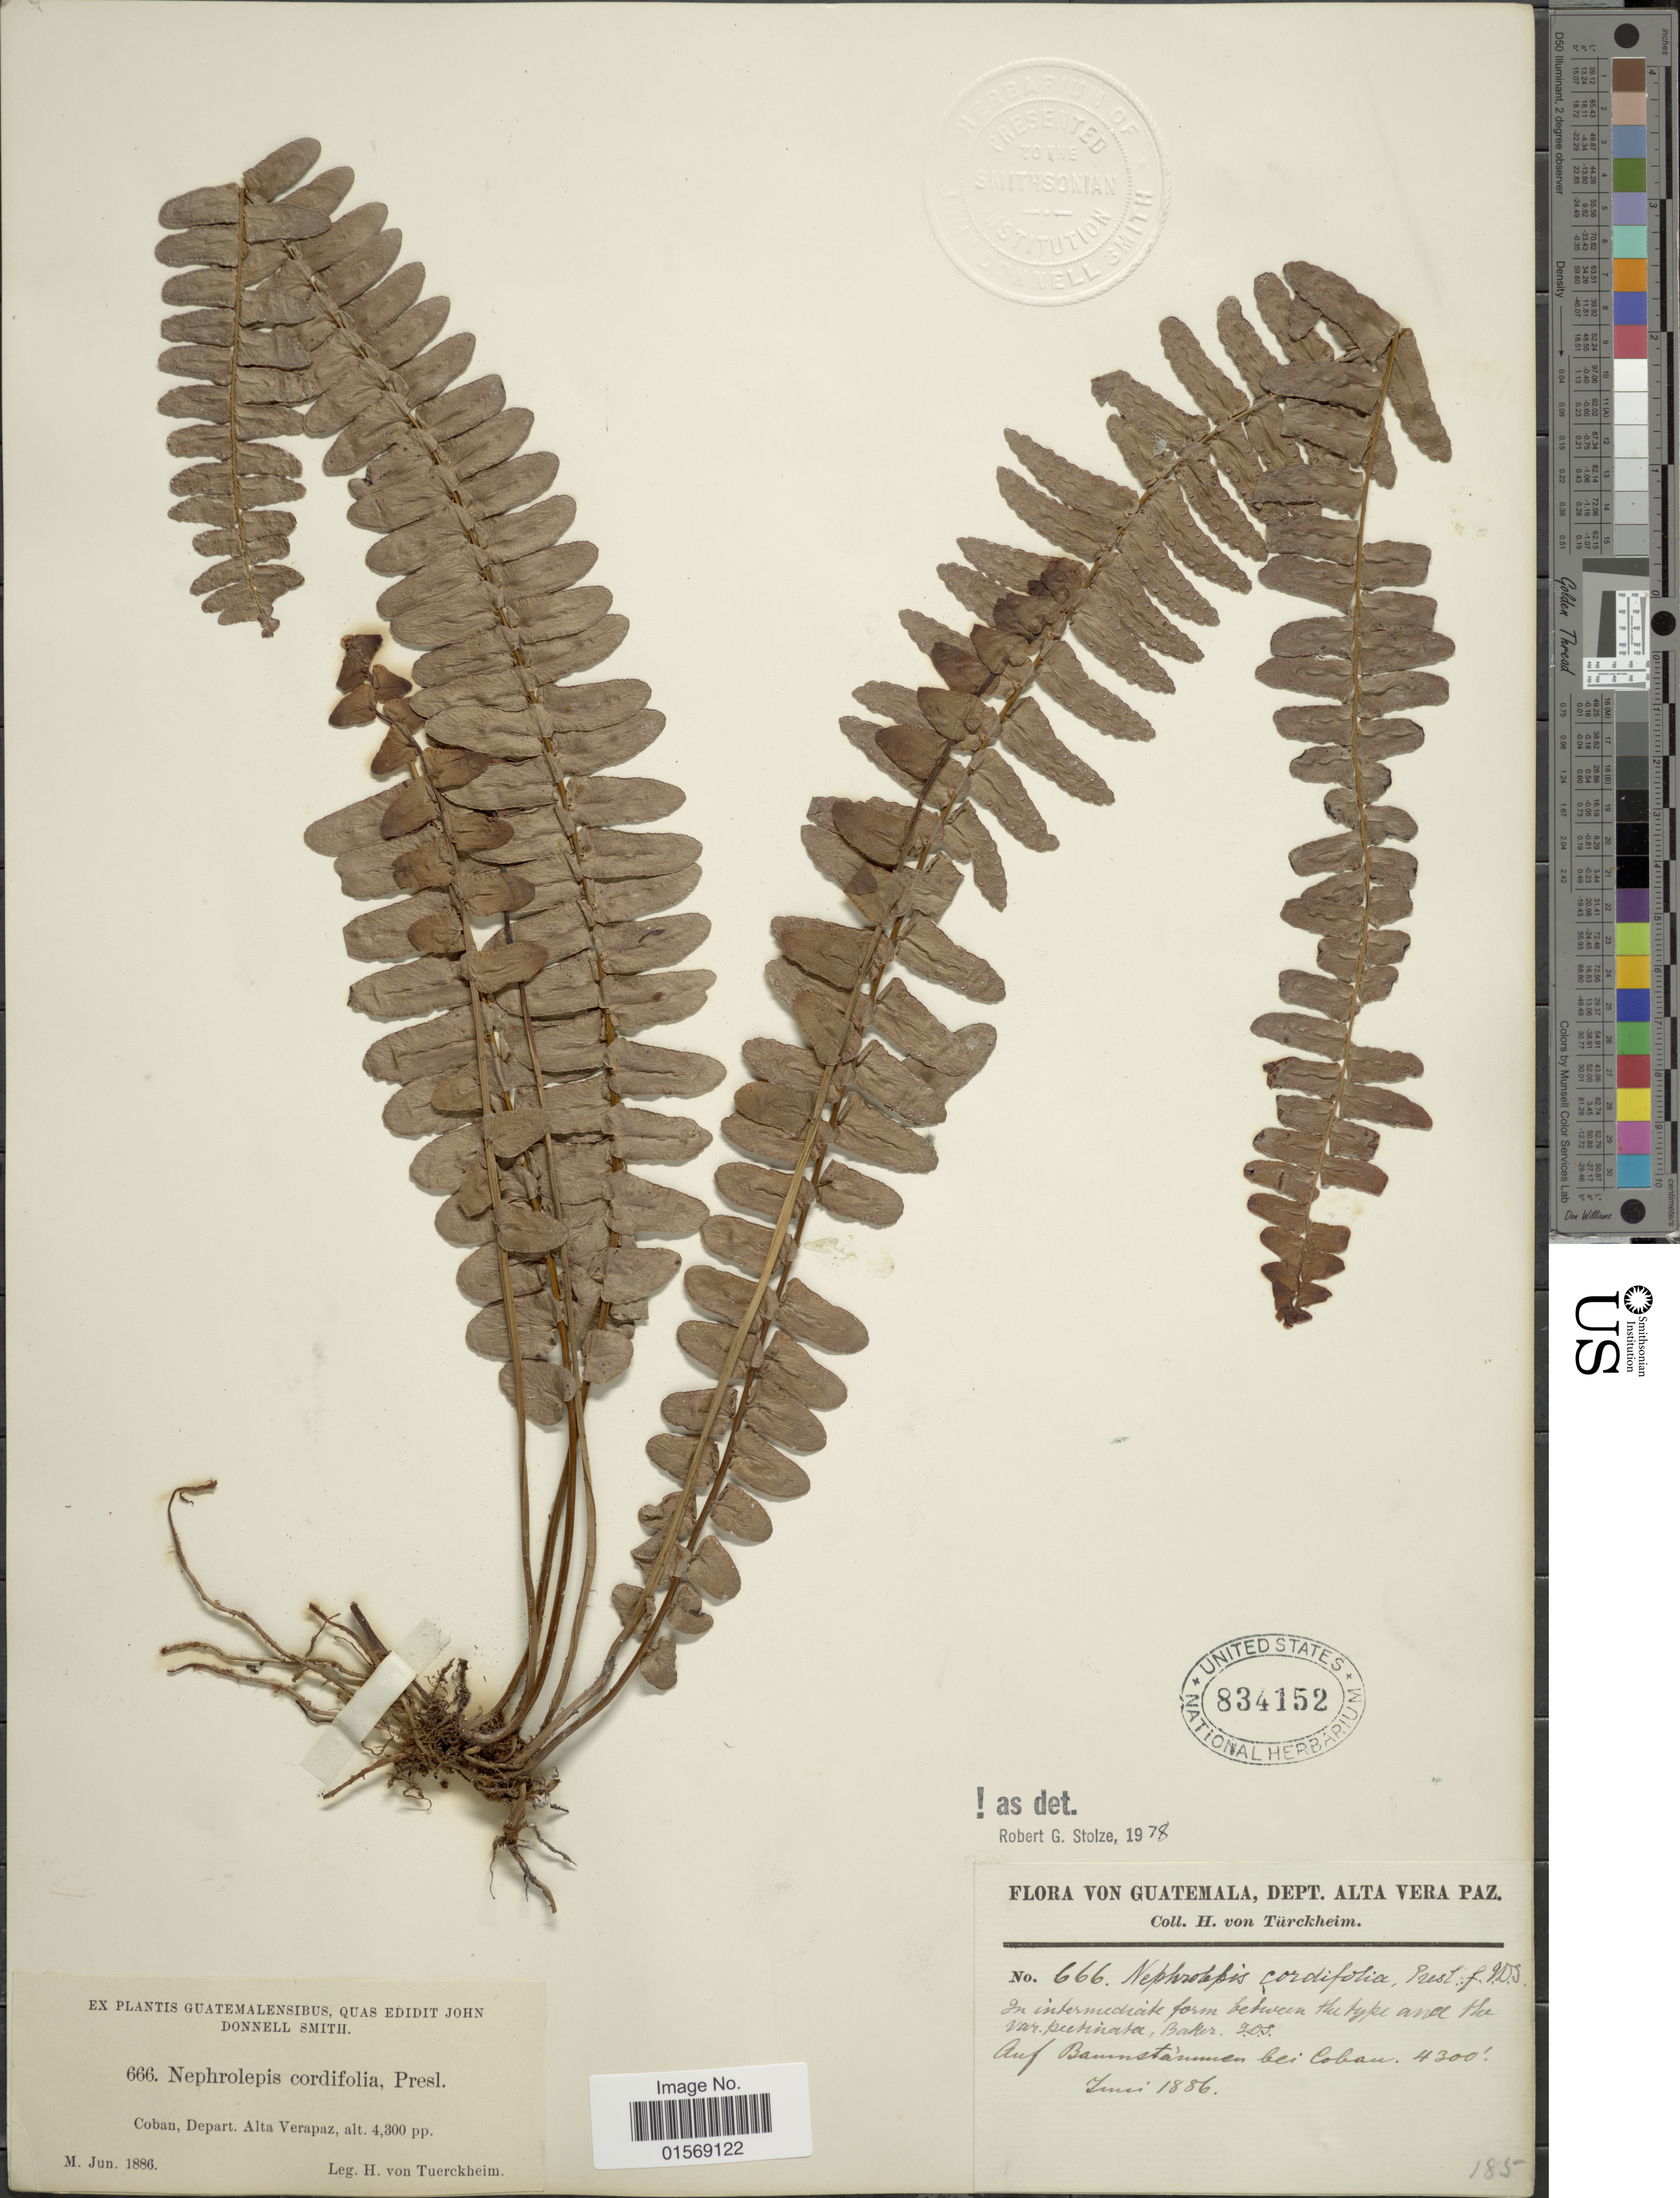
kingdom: Plantae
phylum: Tracheophyta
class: Polypodiopsida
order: Polypodiales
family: Nephrolepidaceae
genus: Nephrolepis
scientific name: Nephrolepis pendula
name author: (Raddi) J. Sm.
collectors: H. von Tuerckheim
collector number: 666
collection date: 1886-06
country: Guatemala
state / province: Alta Verapaz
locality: Coban, Depart. Alta Verapaz.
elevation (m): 1311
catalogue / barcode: US 834152